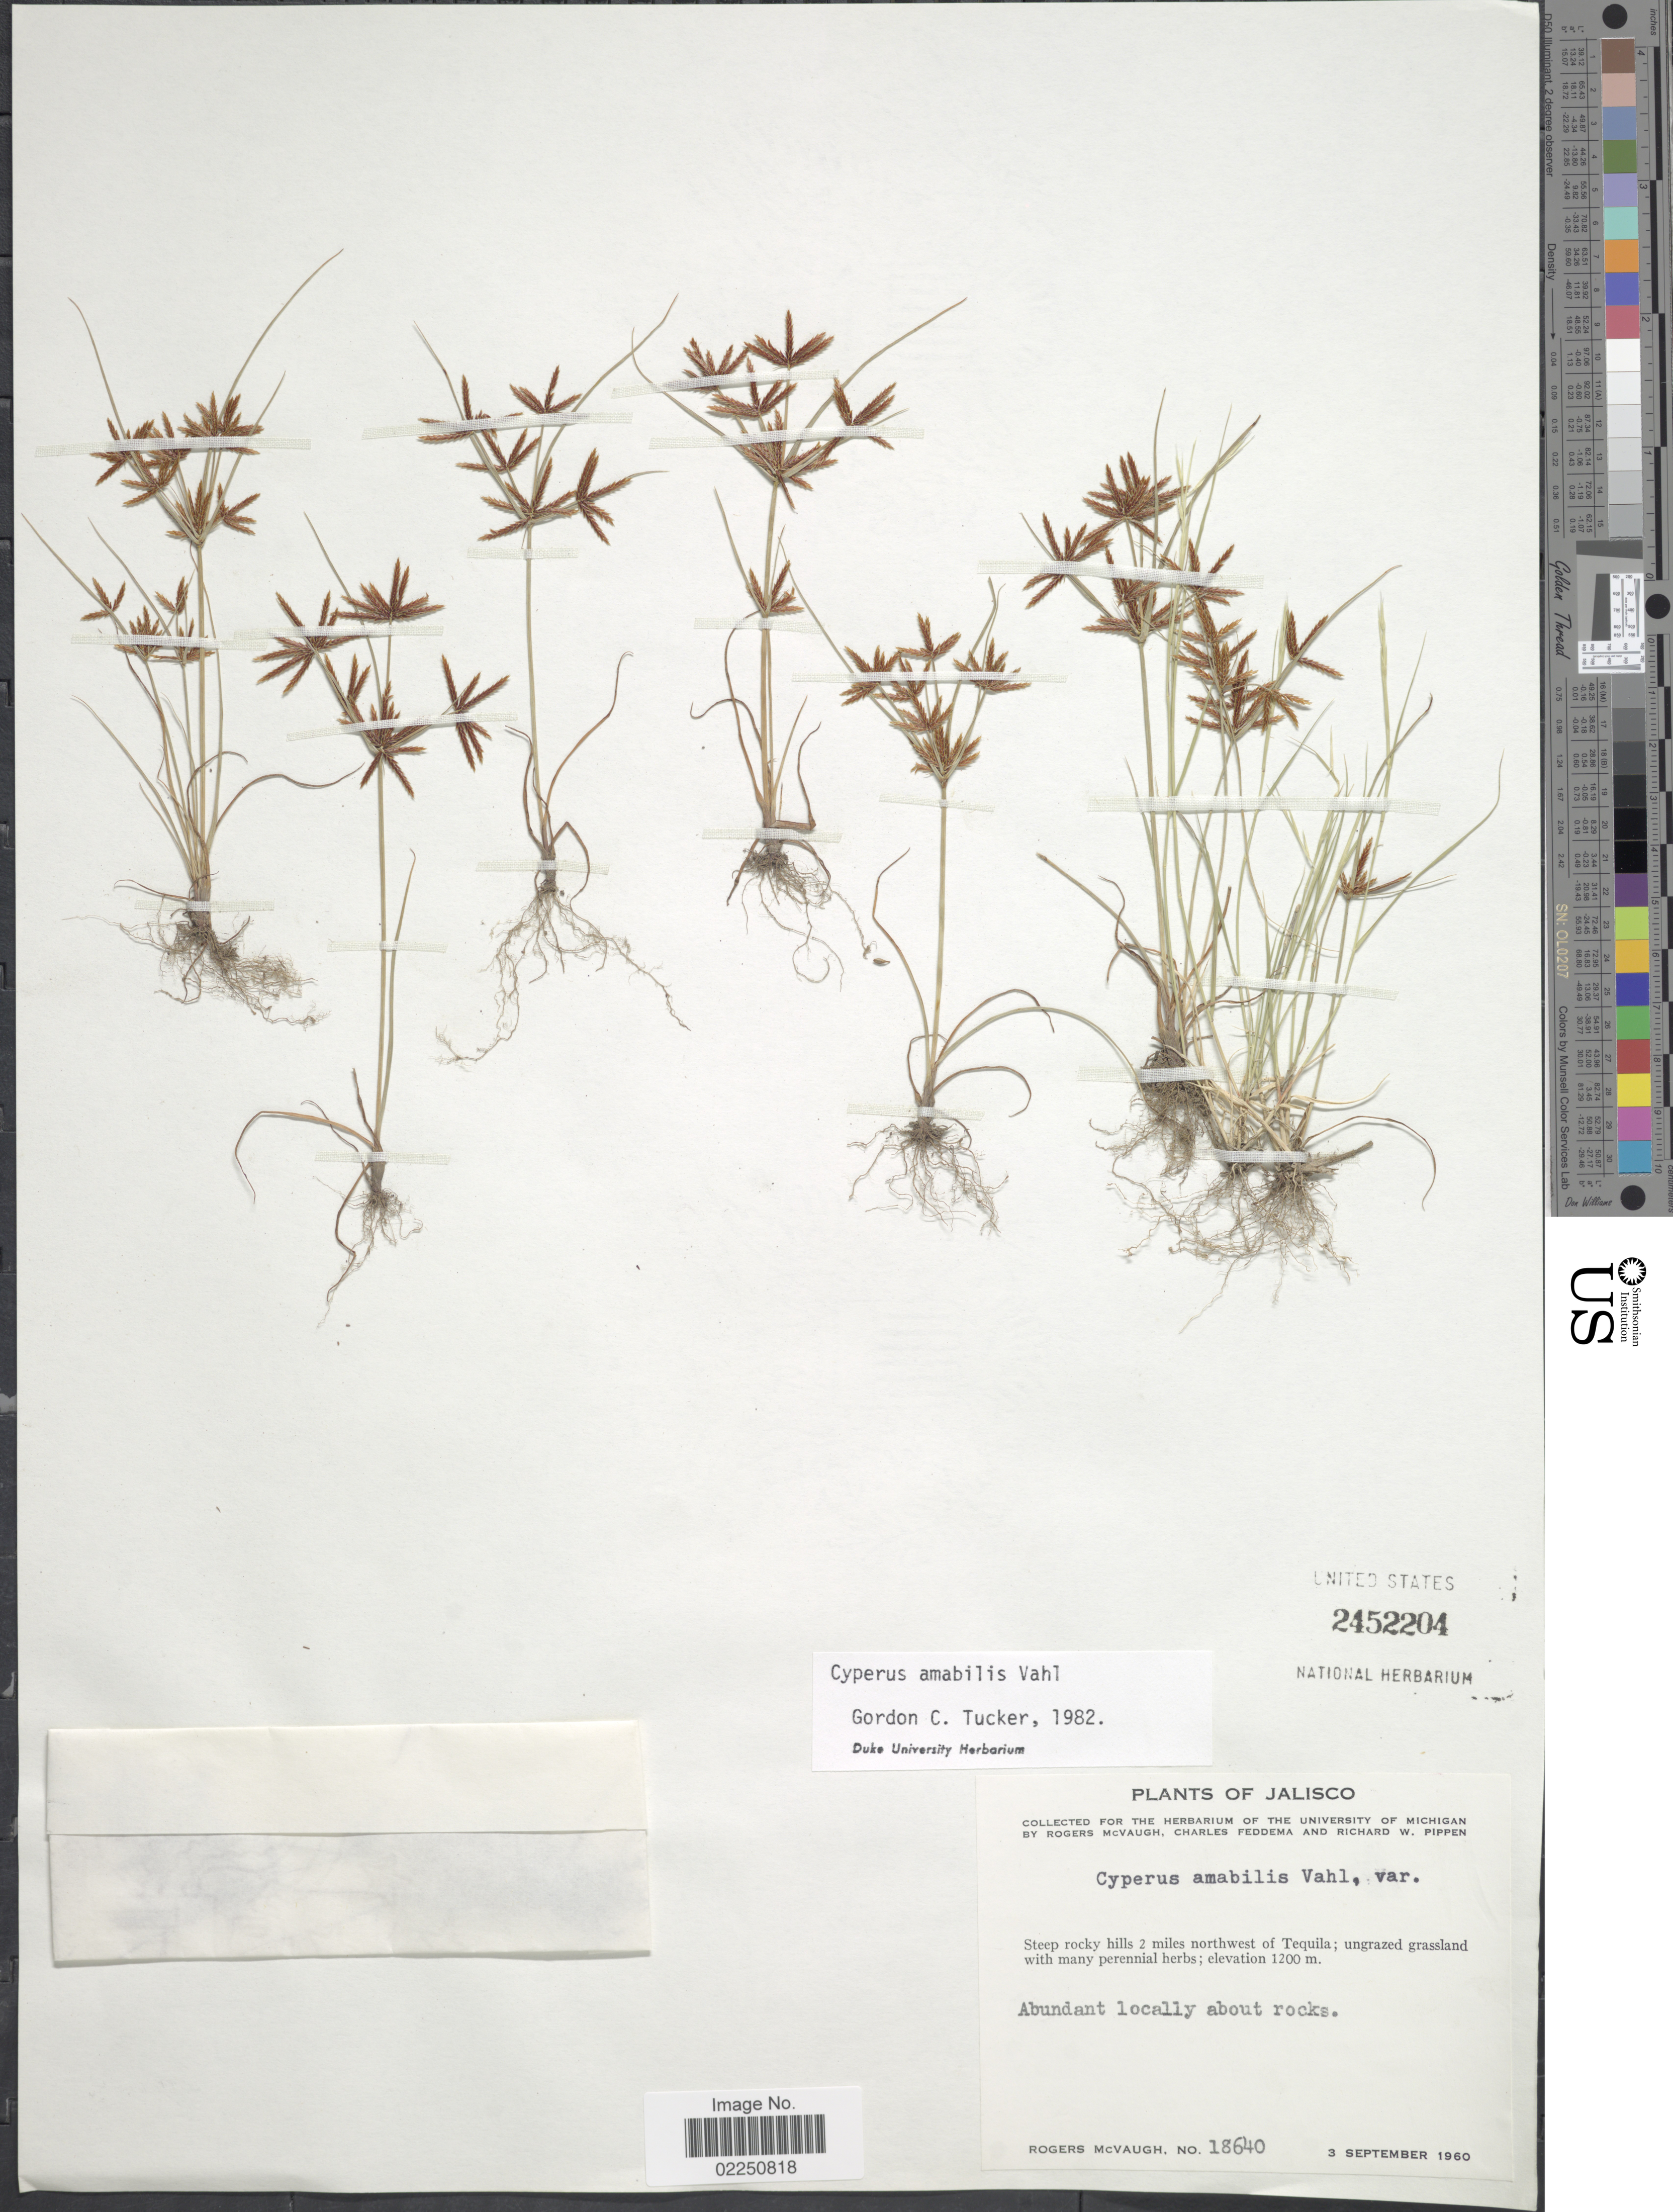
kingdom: Plantae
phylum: Tracheophyta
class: Liliopsida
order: Poales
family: Cyperaceae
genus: Cyperus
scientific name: Cyperus amabilis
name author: Vahl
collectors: R. McVaugh, C. Feddema & R. W. Pippen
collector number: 18640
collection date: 1960-09-03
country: Mexico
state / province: Jalisco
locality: Steep rocky hills 2 miles northwest of Tequila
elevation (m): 1200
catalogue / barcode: US 2452204